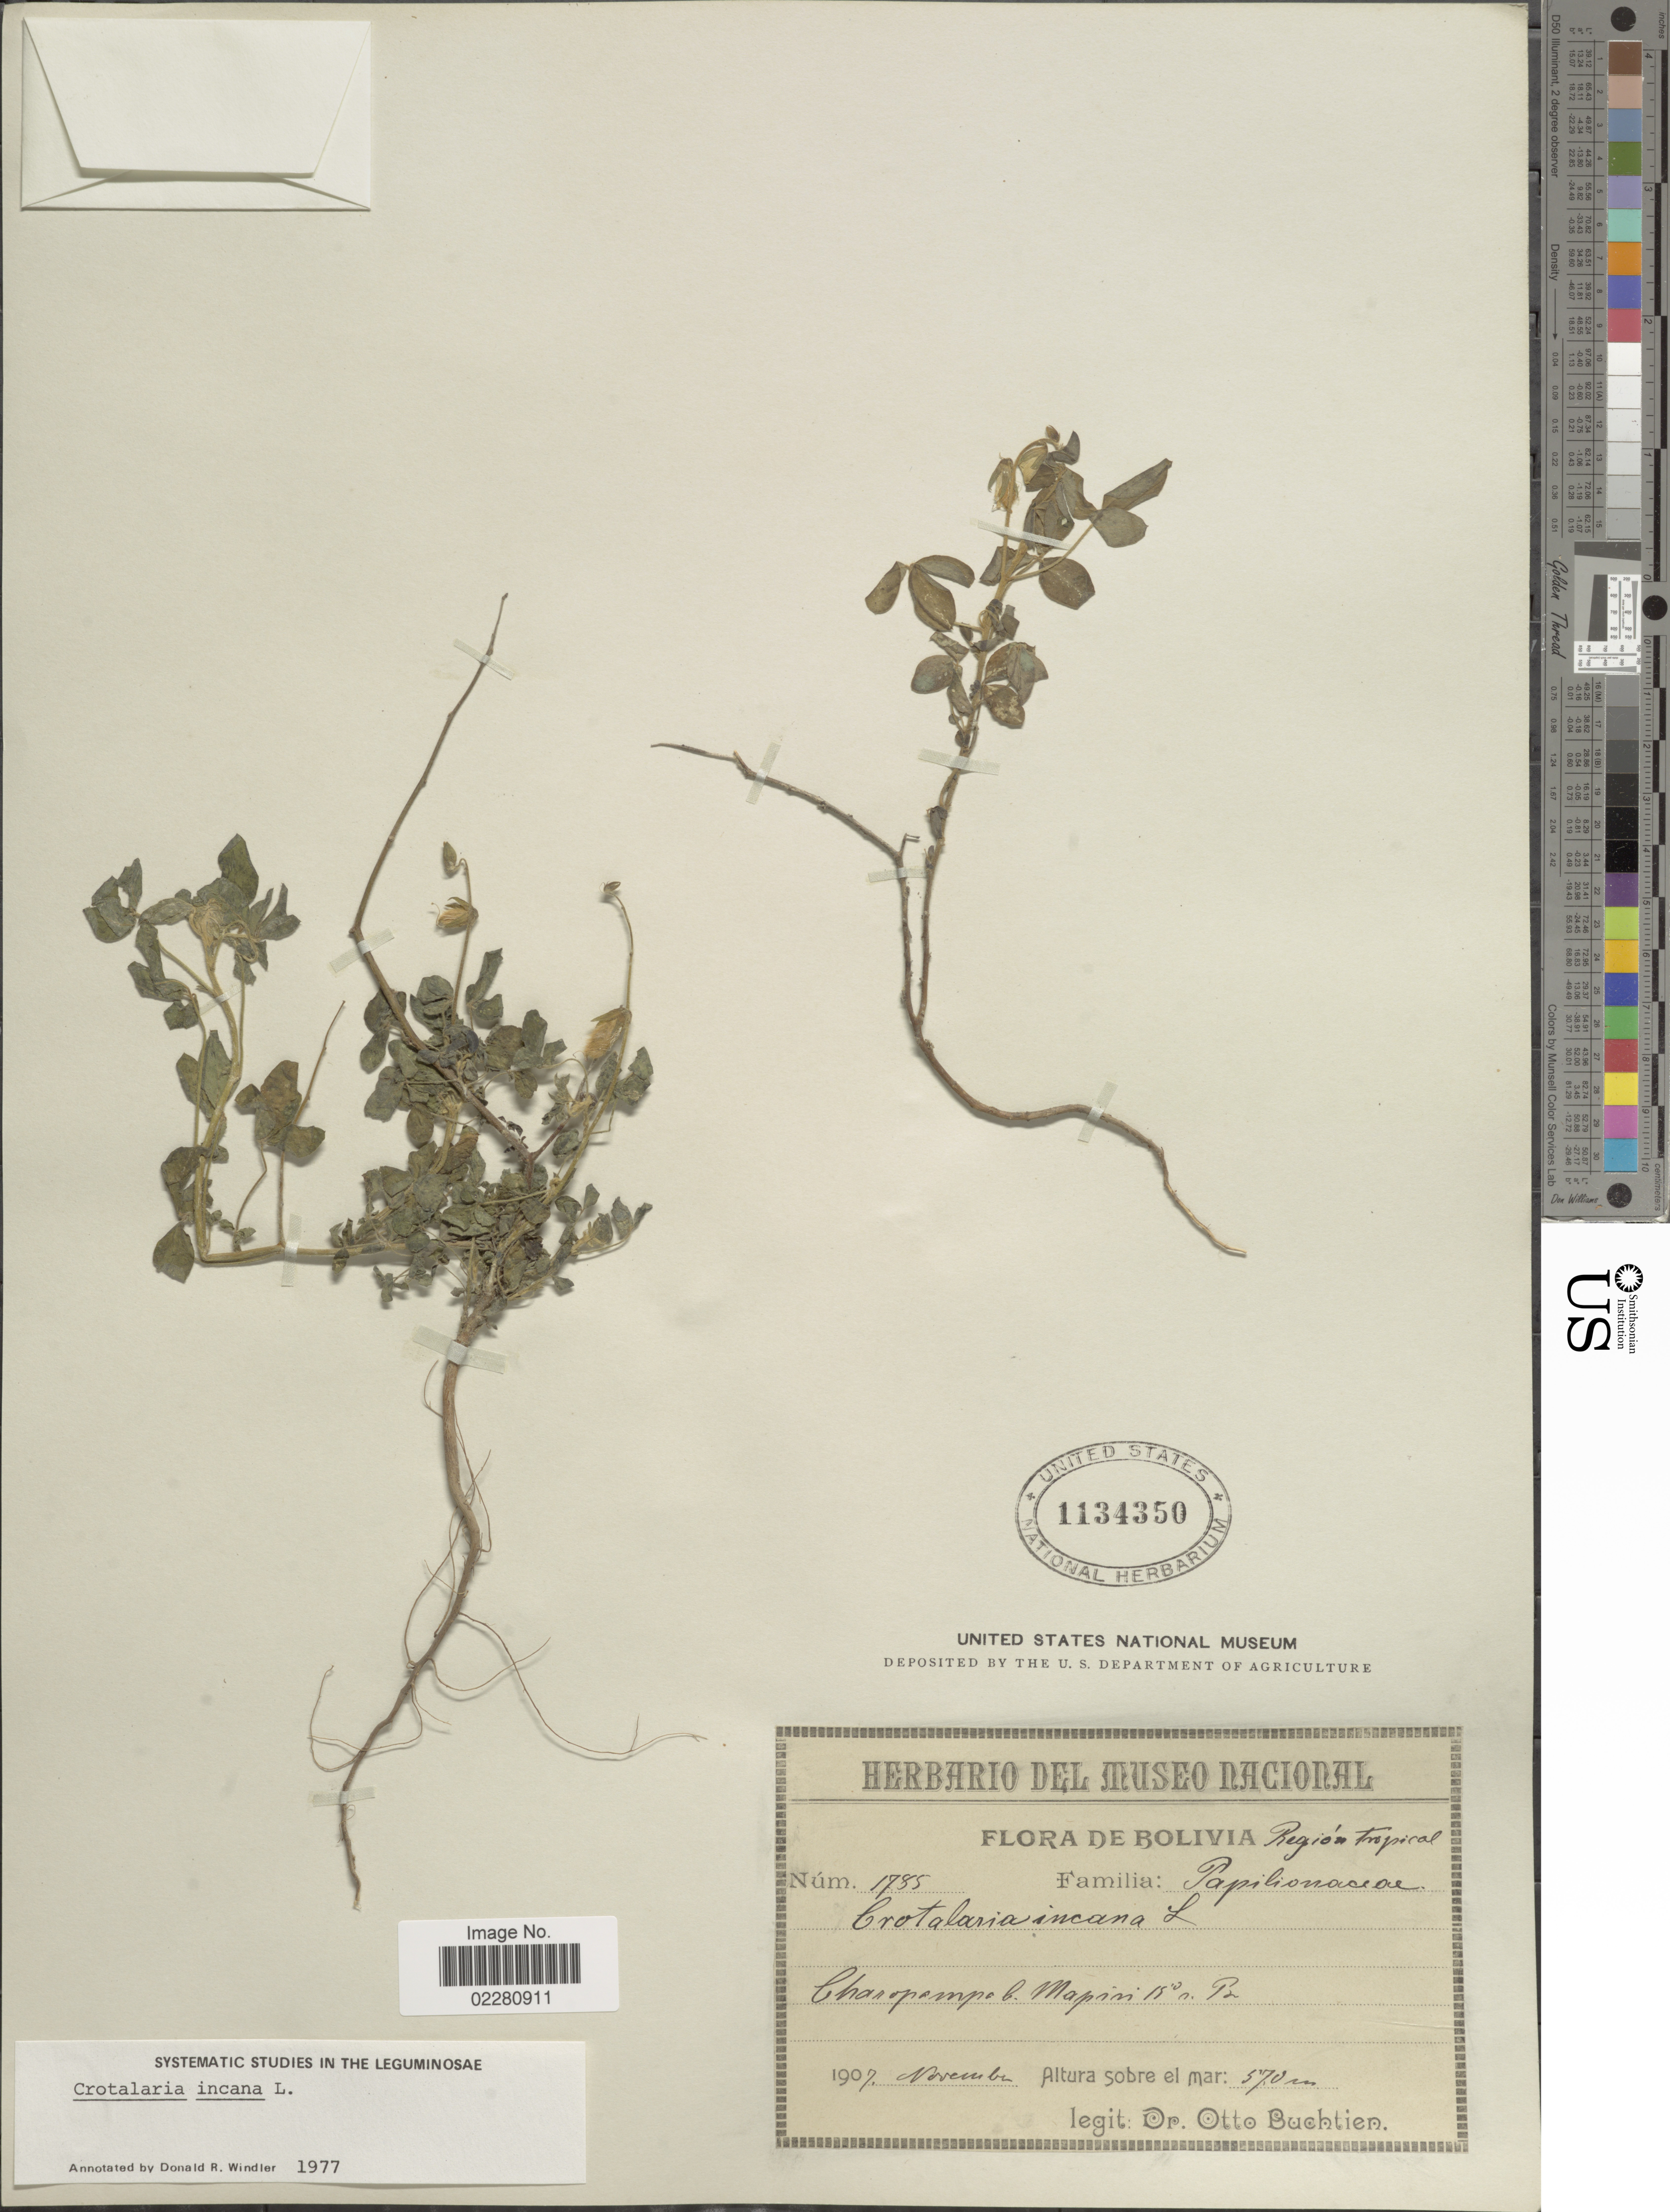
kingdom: Plantae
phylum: Tracheophyta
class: Magnoliopsida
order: Fabales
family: Fabaceae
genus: Crotalaria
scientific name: Crotalaria incana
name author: L.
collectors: O. Buchtien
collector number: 1785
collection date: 1907-11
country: Bolivia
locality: Charopampa l. Mapiri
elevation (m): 570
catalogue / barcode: US 1134350